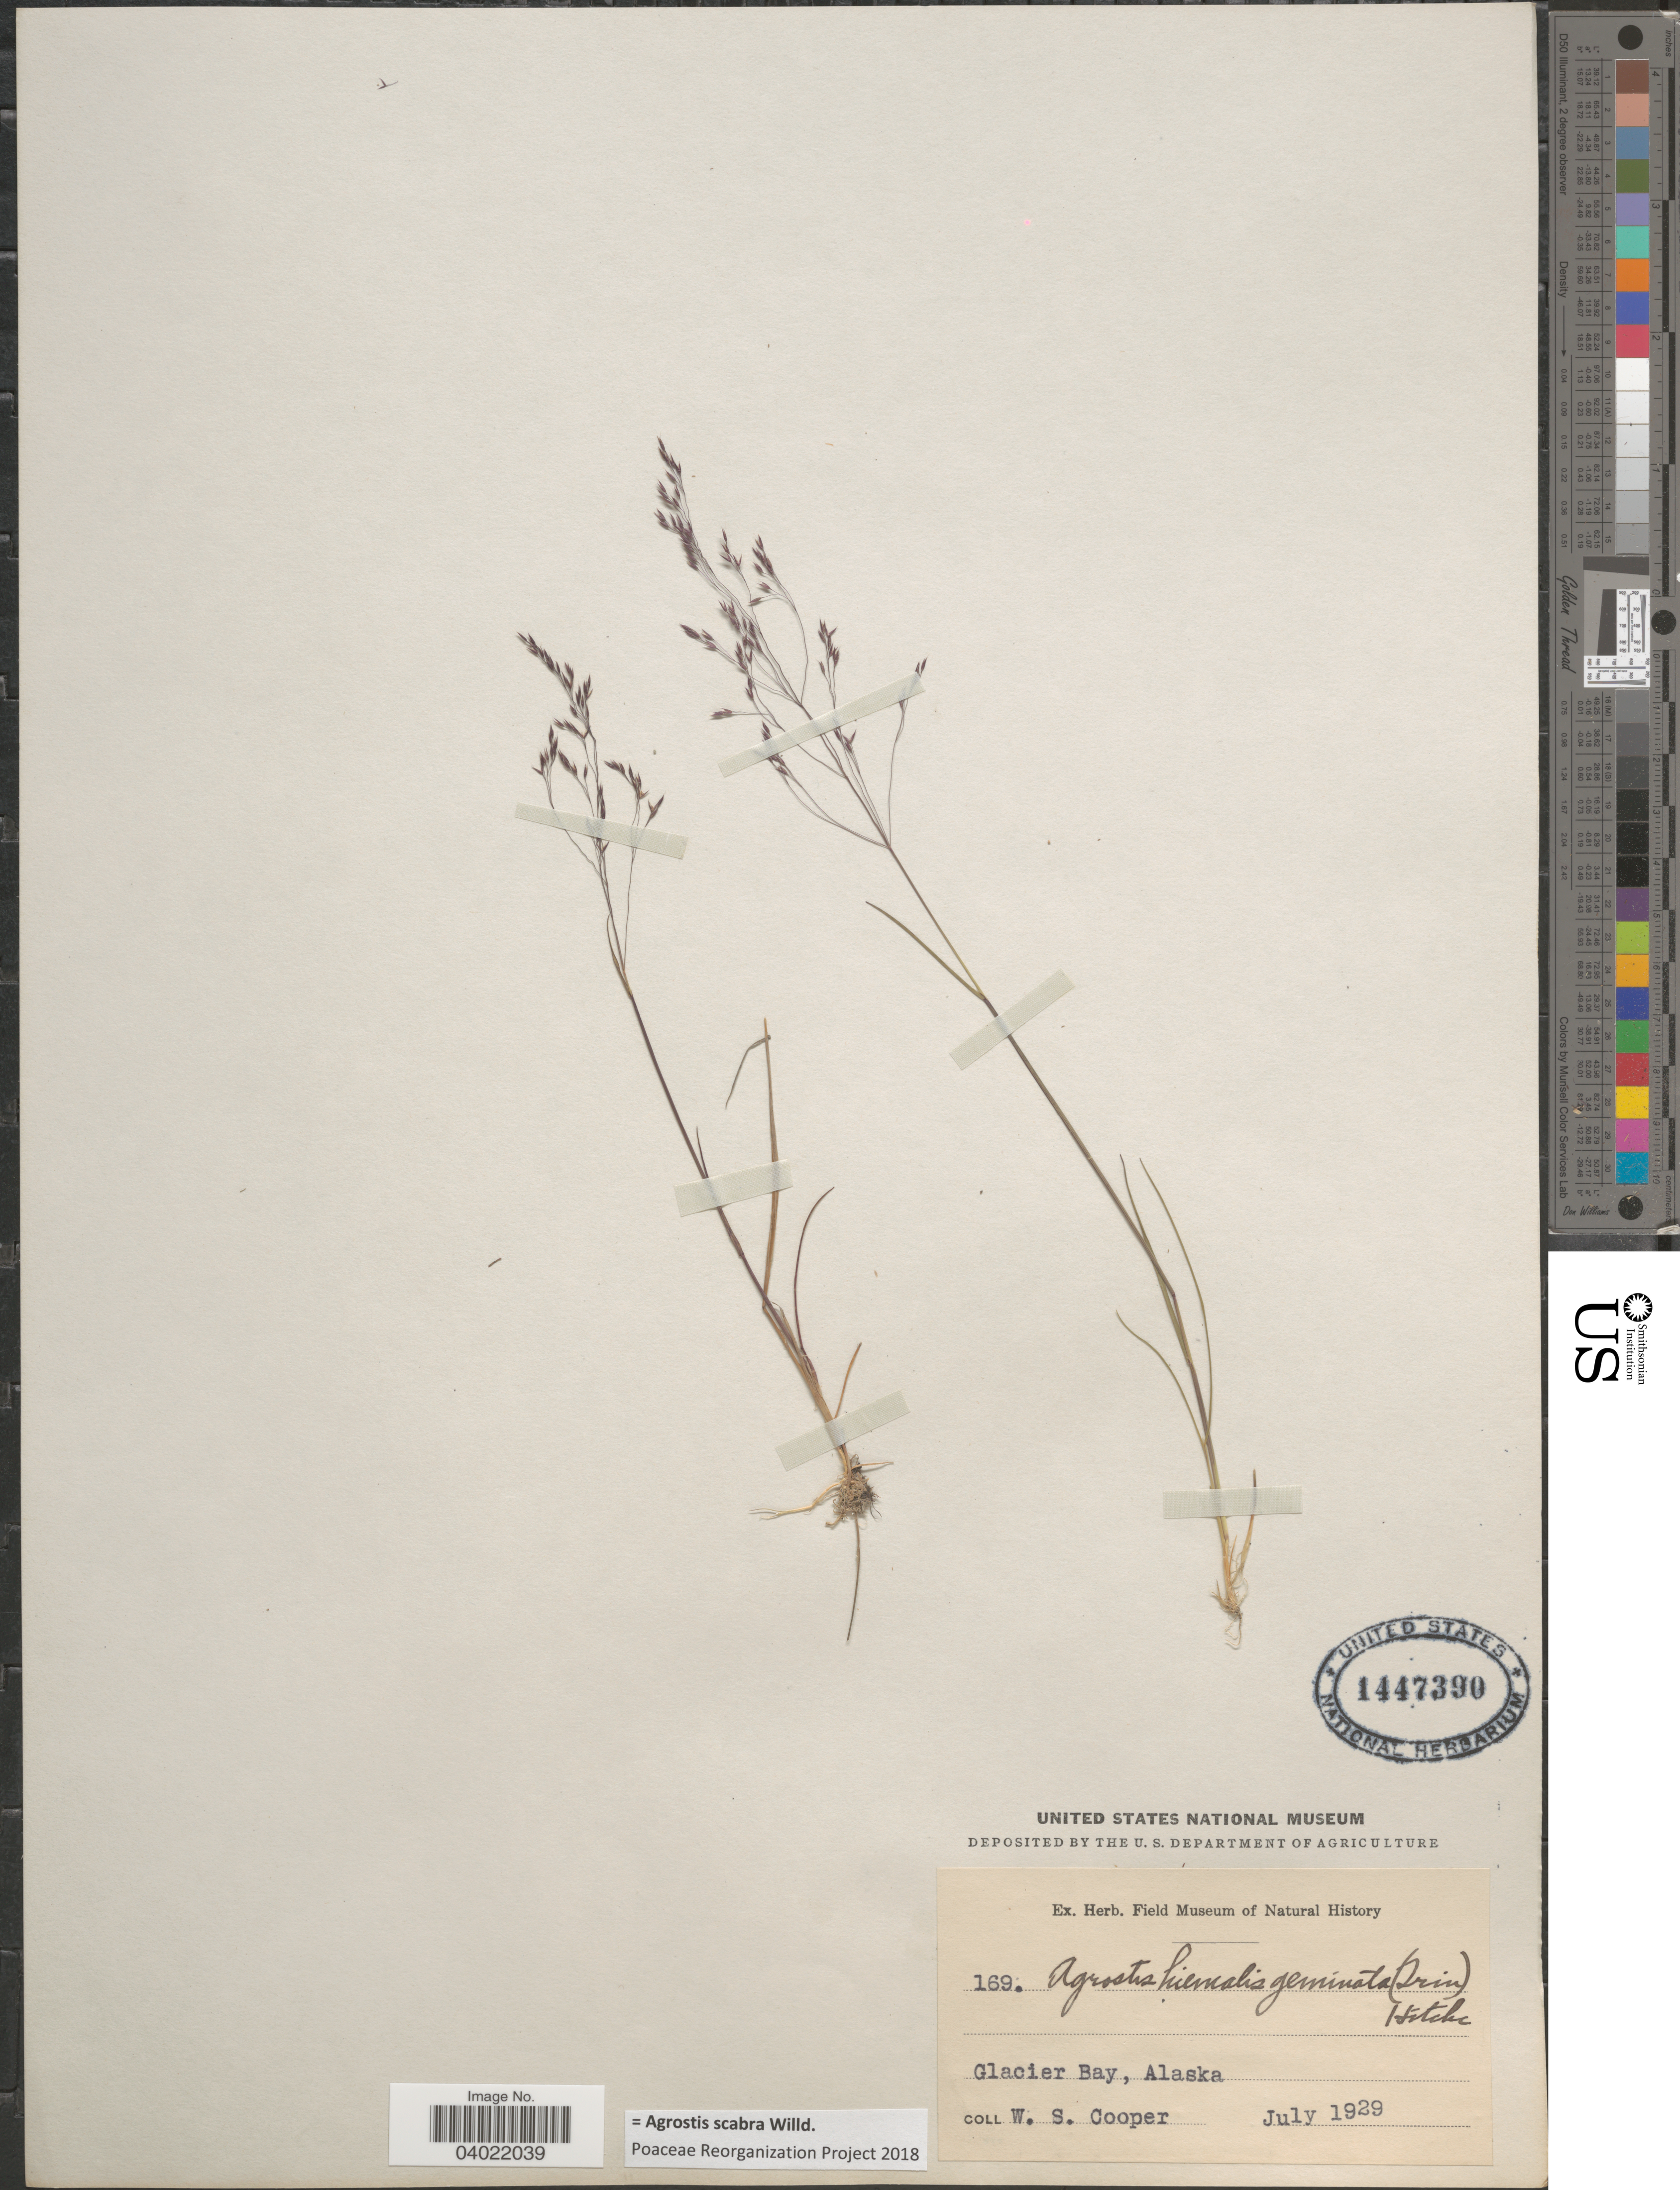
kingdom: Plantae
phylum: Tracheophyta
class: Liliopsida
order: Poales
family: Poaceae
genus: Agrostis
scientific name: Agrostis scabra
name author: Willd.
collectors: W. Cooper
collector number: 169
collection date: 1929-07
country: United States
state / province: Alaska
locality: Glacier Bay.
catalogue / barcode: US 1447390